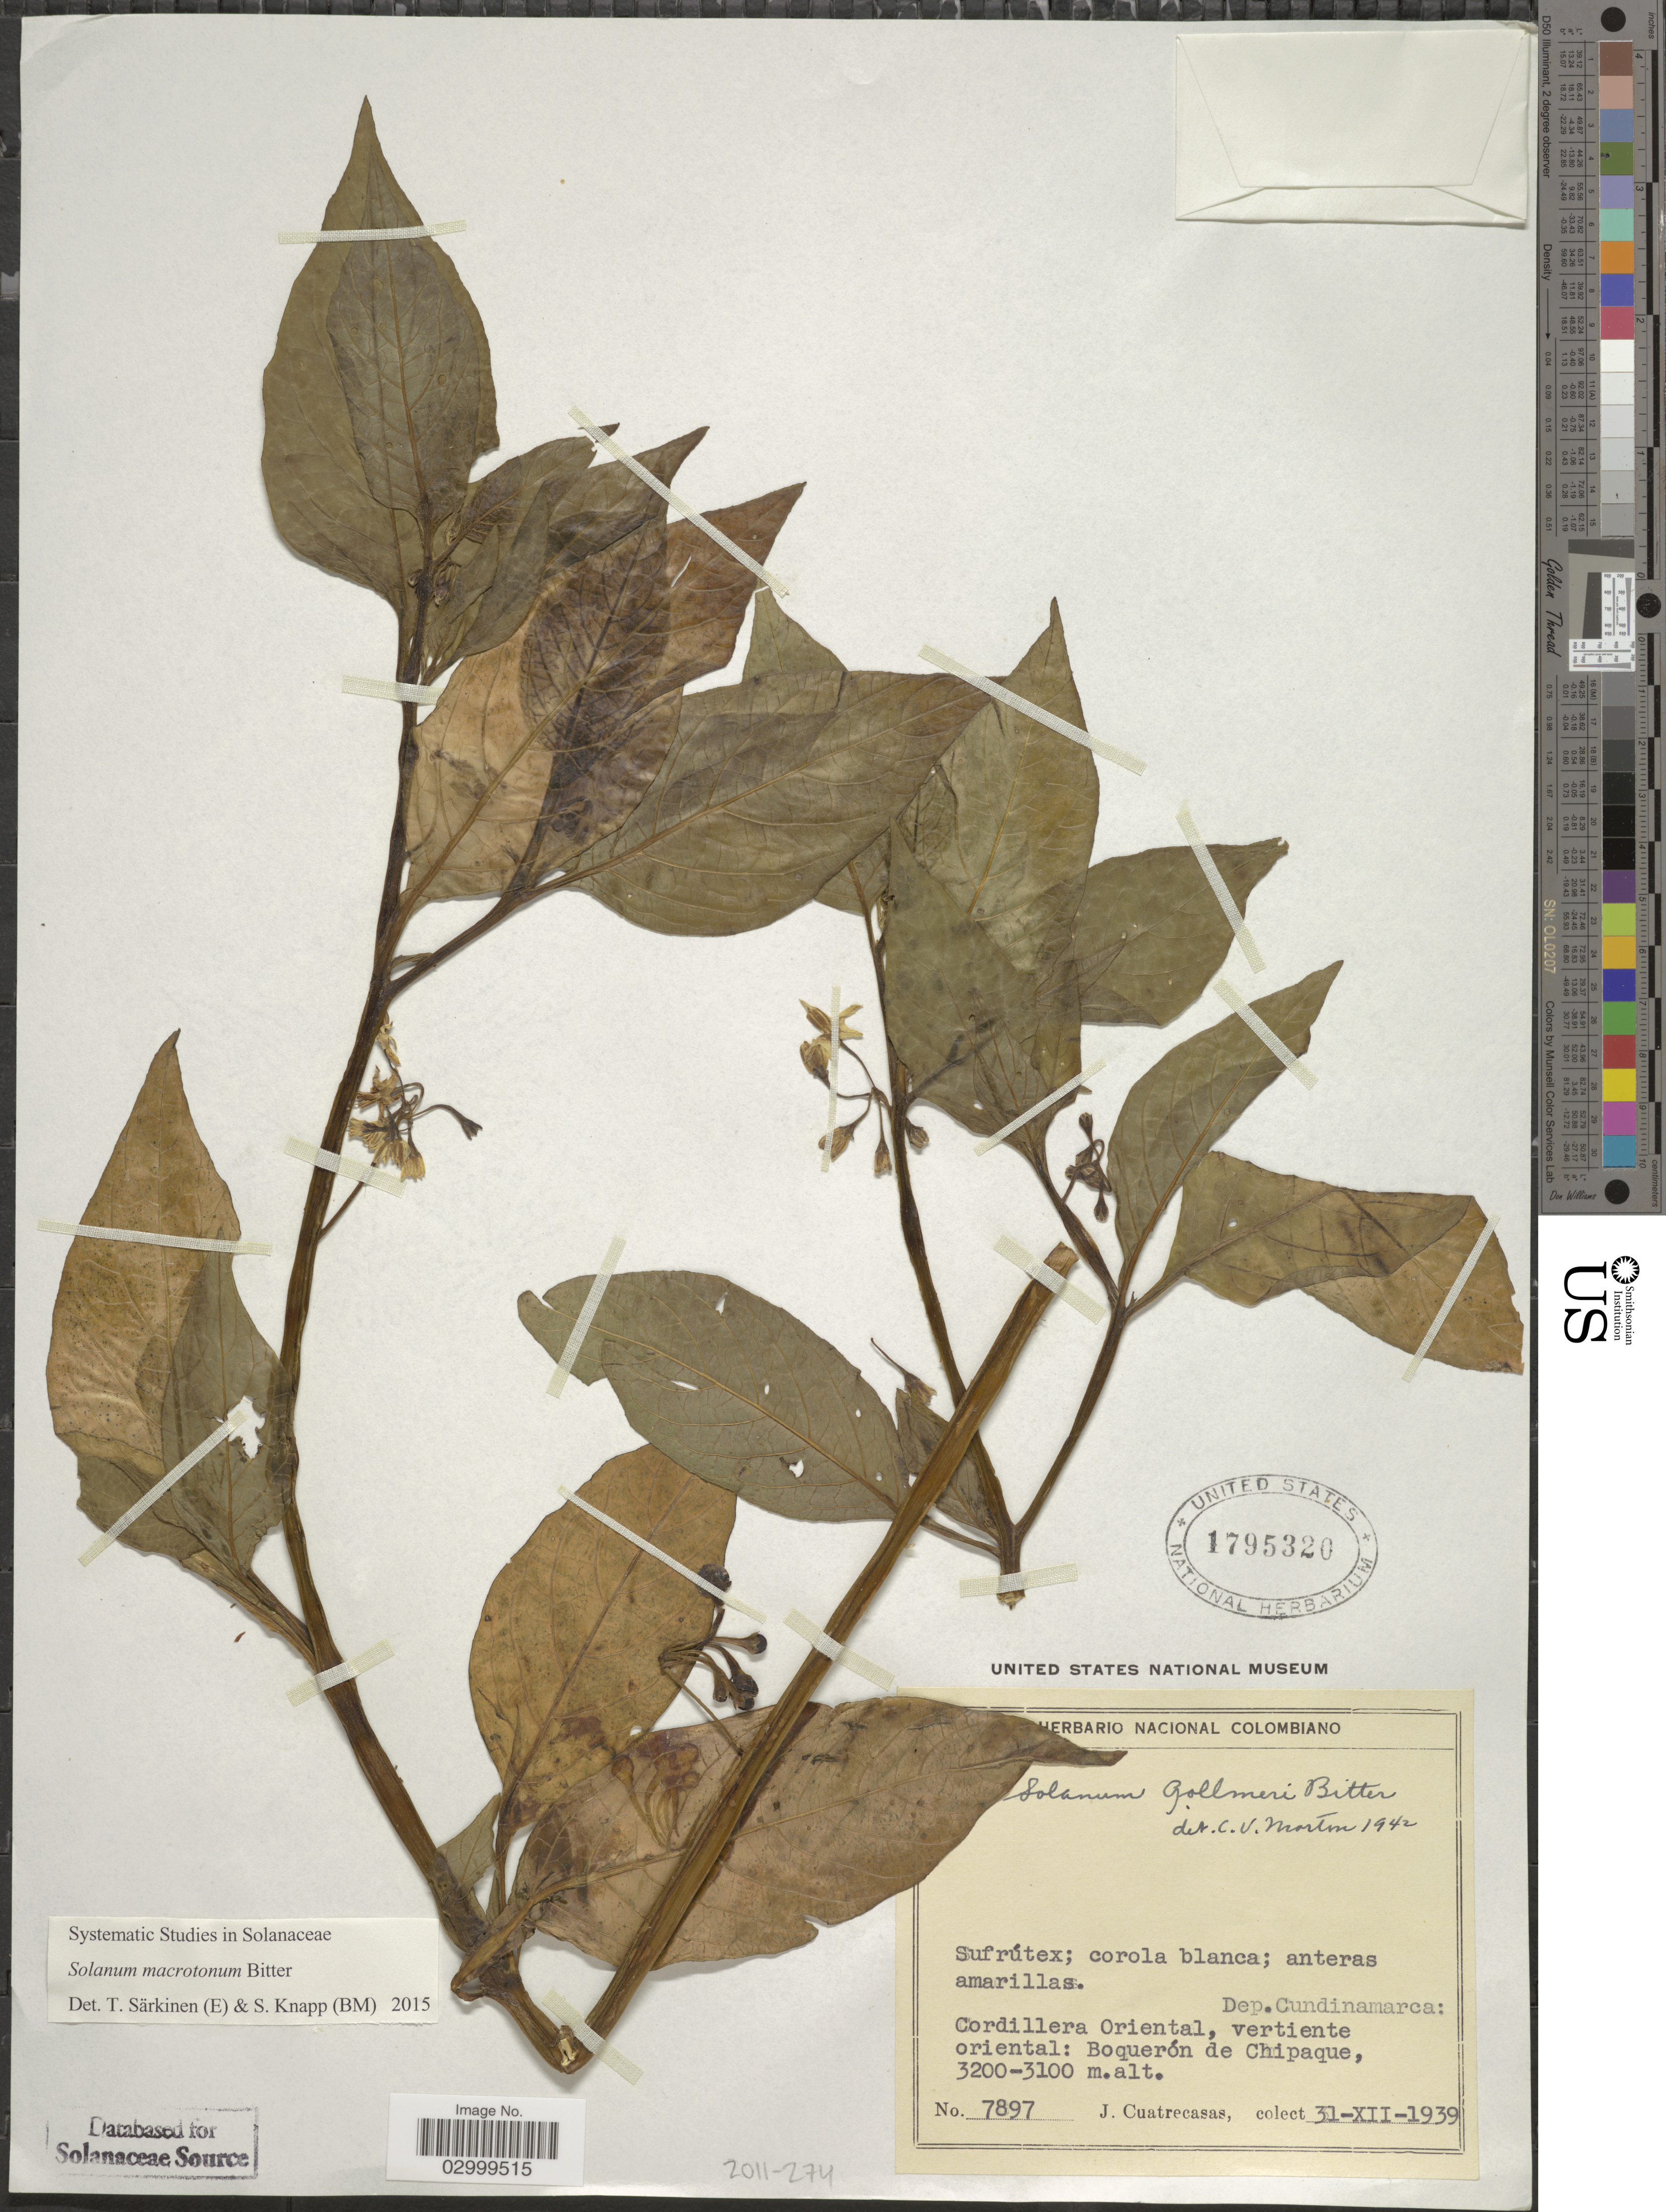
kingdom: Plantae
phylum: Tracheophyta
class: Magnoliopsida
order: Solanales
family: Solanaceae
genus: Solanum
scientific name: Solanum macrotonum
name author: Bitter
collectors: J. Cuatrecasas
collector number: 7897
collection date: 1939-12-31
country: Colombia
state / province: Cundinamarca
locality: Dep. Cundinamarca: Cordillera Oriental, vertiente oriental: Boquerón de Chipaque.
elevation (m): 3100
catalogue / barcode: US 1795320